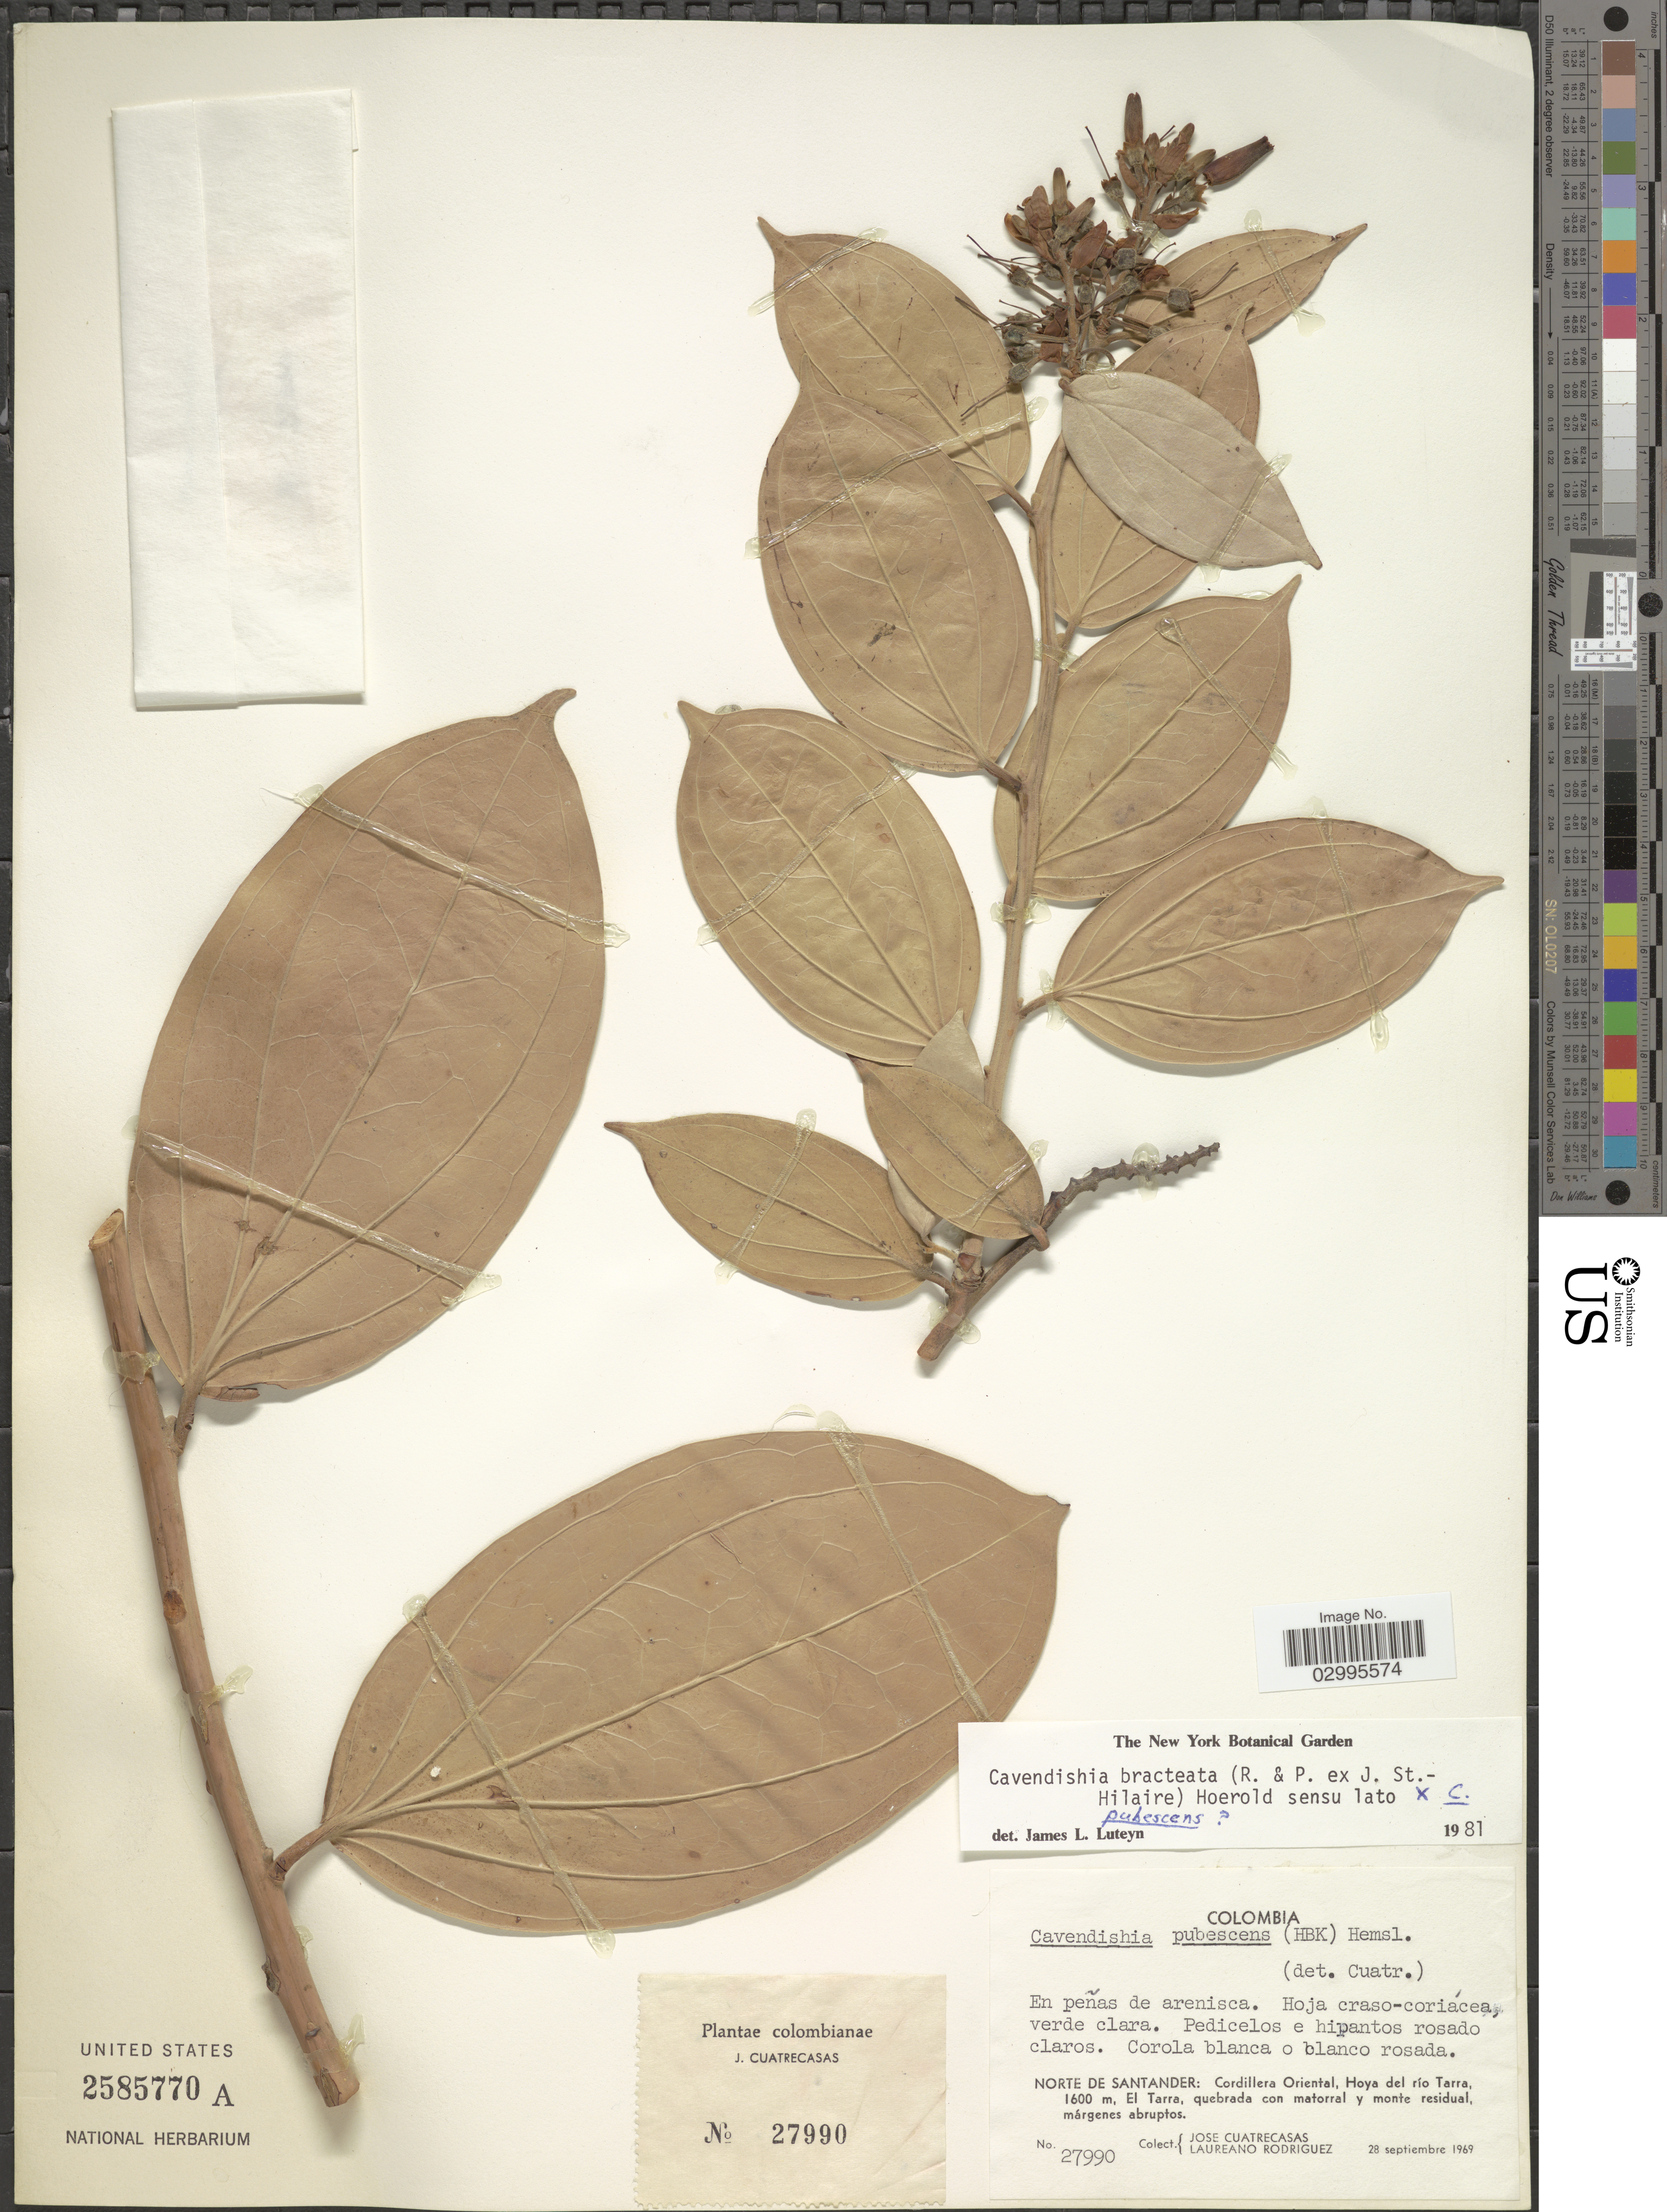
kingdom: Plantae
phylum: Tracheophyta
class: Magnoliopsida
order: Ericales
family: Ericaceae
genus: Cavendishia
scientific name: Cavendishia bracteata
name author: (Ruiz & Pav. ex J. St.-Hil.) Hoerold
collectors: J. Cuatrecasas & L. Rodriguez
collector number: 27990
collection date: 1969-09-28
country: Colombia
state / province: Norte de Santander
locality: Cordillera Oriental, Hoya del río Tarra, EL Tarra, quebrada con matorral y monte residual, márgens abruptos.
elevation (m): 1600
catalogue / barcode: US 2585770A